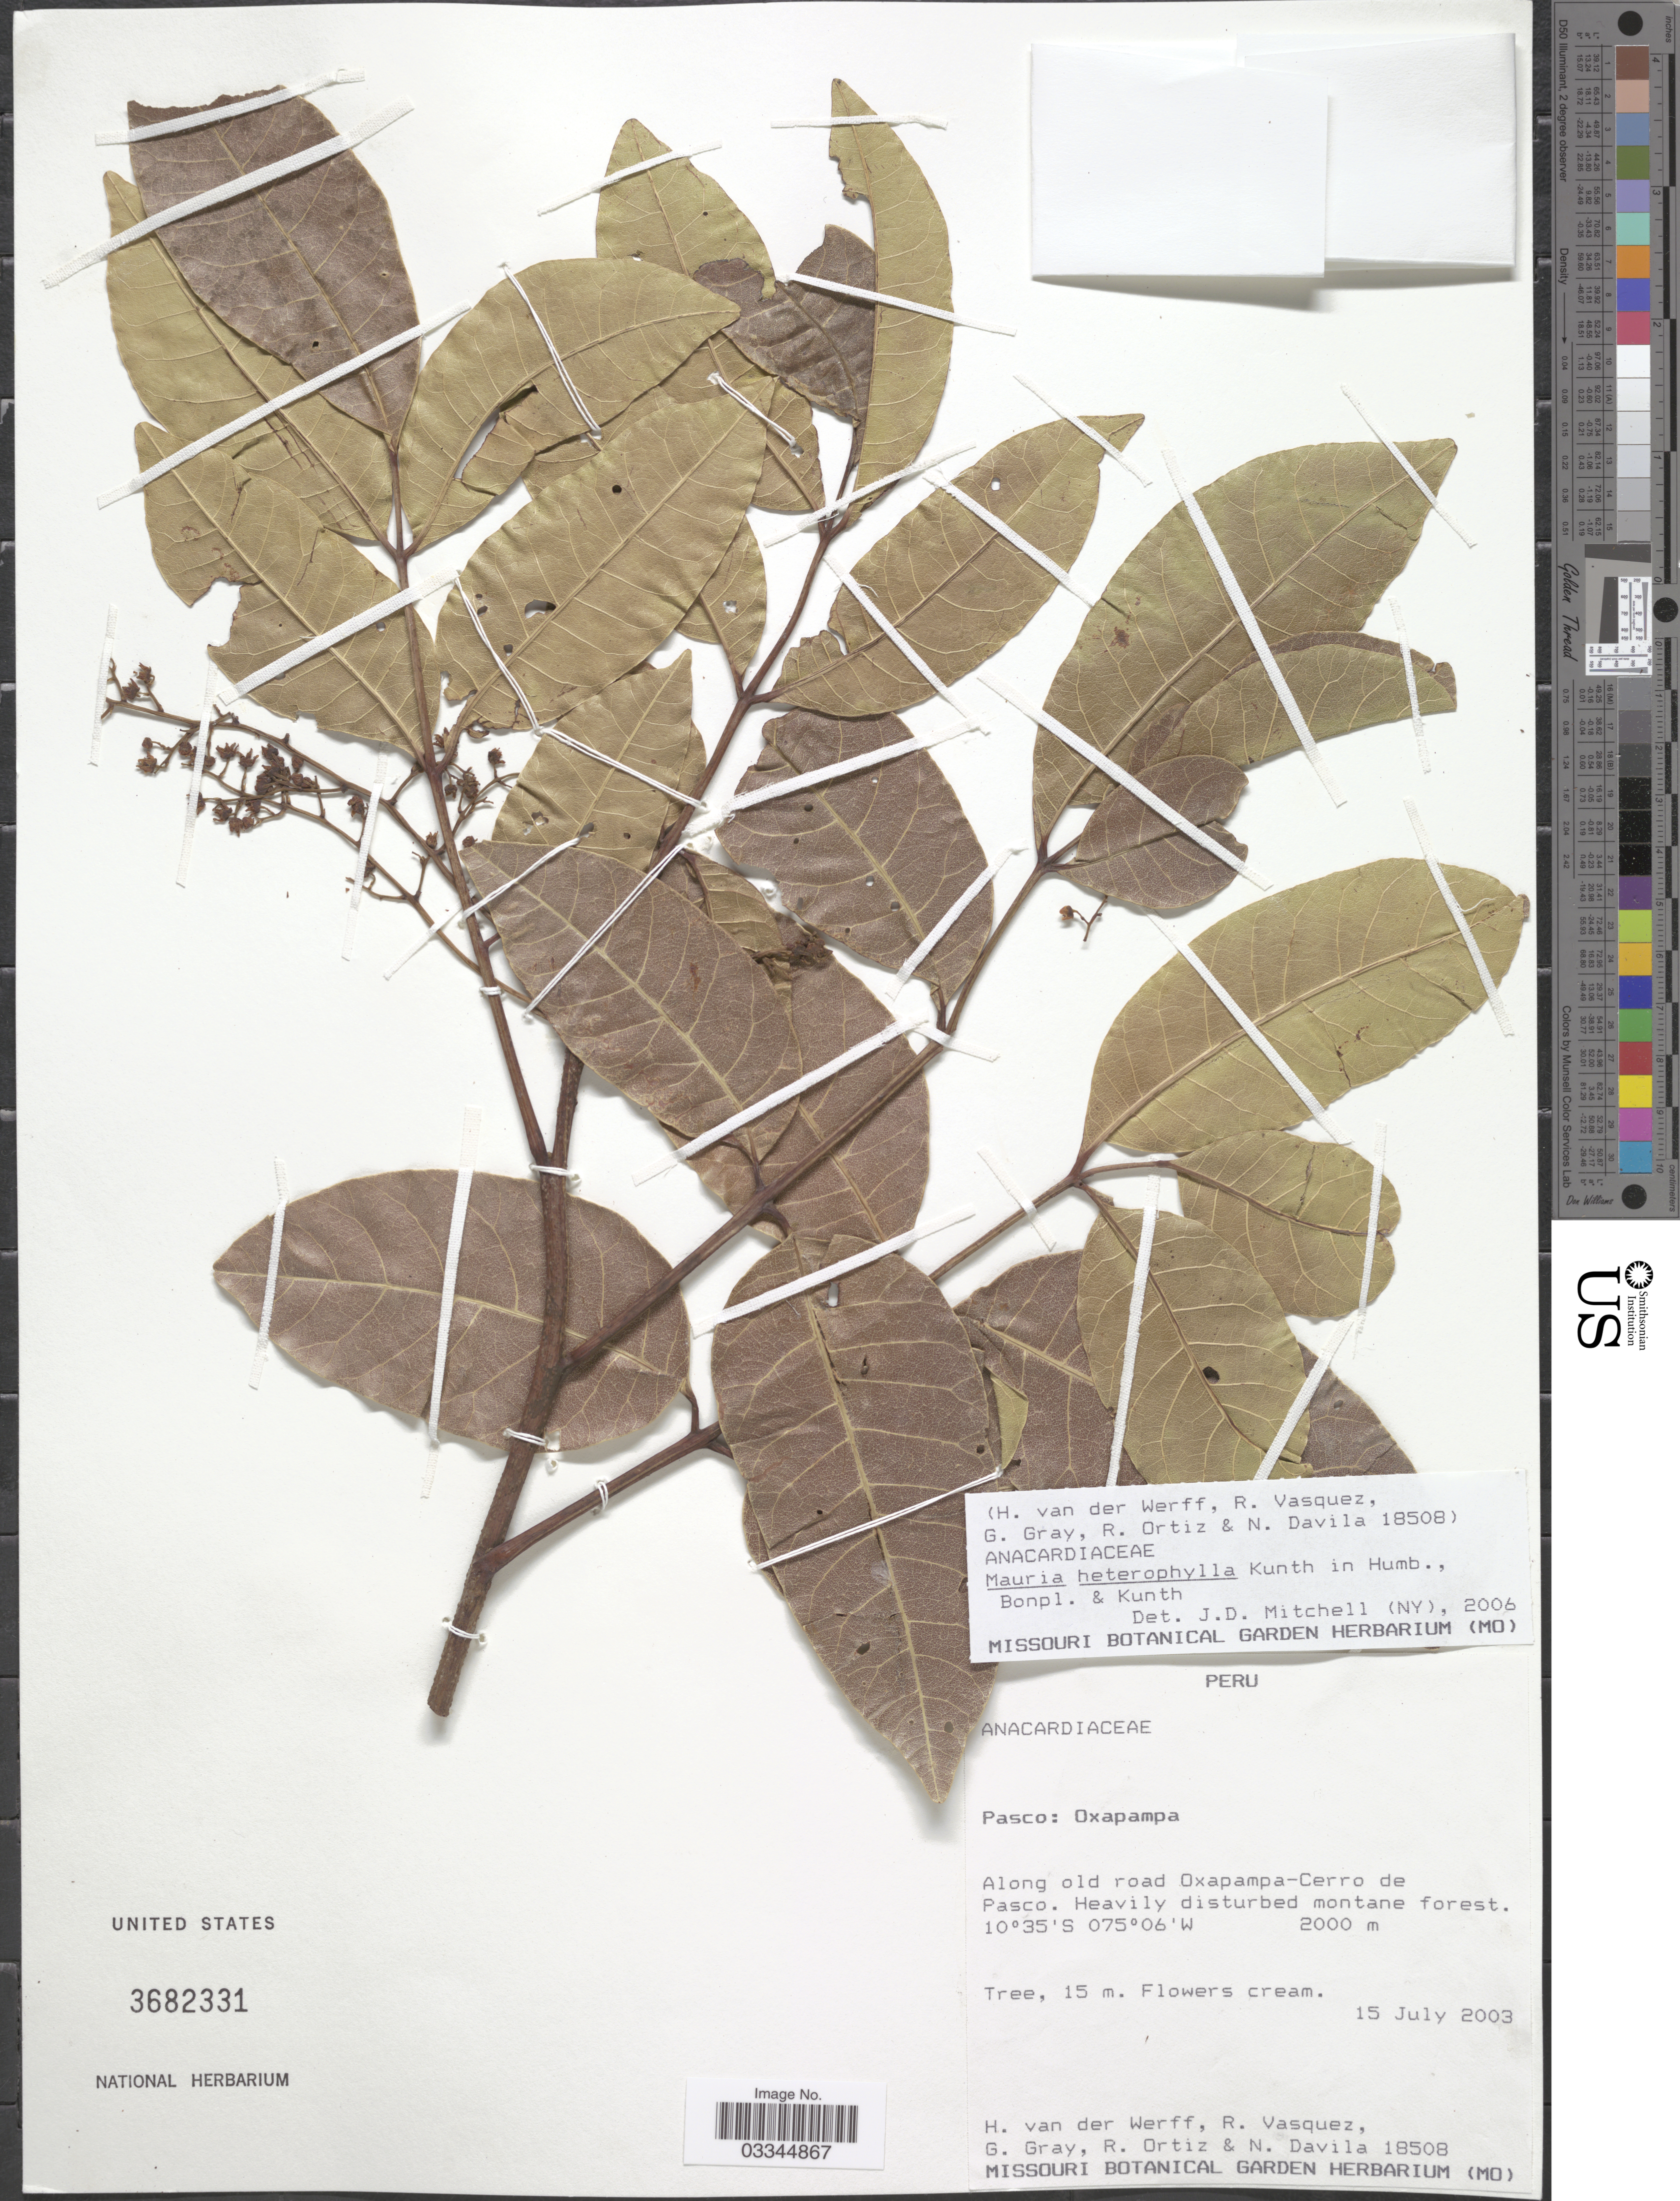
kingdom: Plantae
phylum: Tracheophyta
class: Magnoliopsida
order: Sapindales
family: Anacardiaceae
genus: Mauria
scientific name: Mauria heterophylla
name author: Kunth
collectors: H. van der Werff, R. Vasquez, G. Gray, R. Ortiz & N. Dávila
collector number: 18508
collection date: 2003-07-15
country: Peru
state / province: Pasco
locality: Oxapampa. Along old road Oxapampa-Cerro de Pasco.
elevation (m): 2000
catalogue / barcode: US 3682331